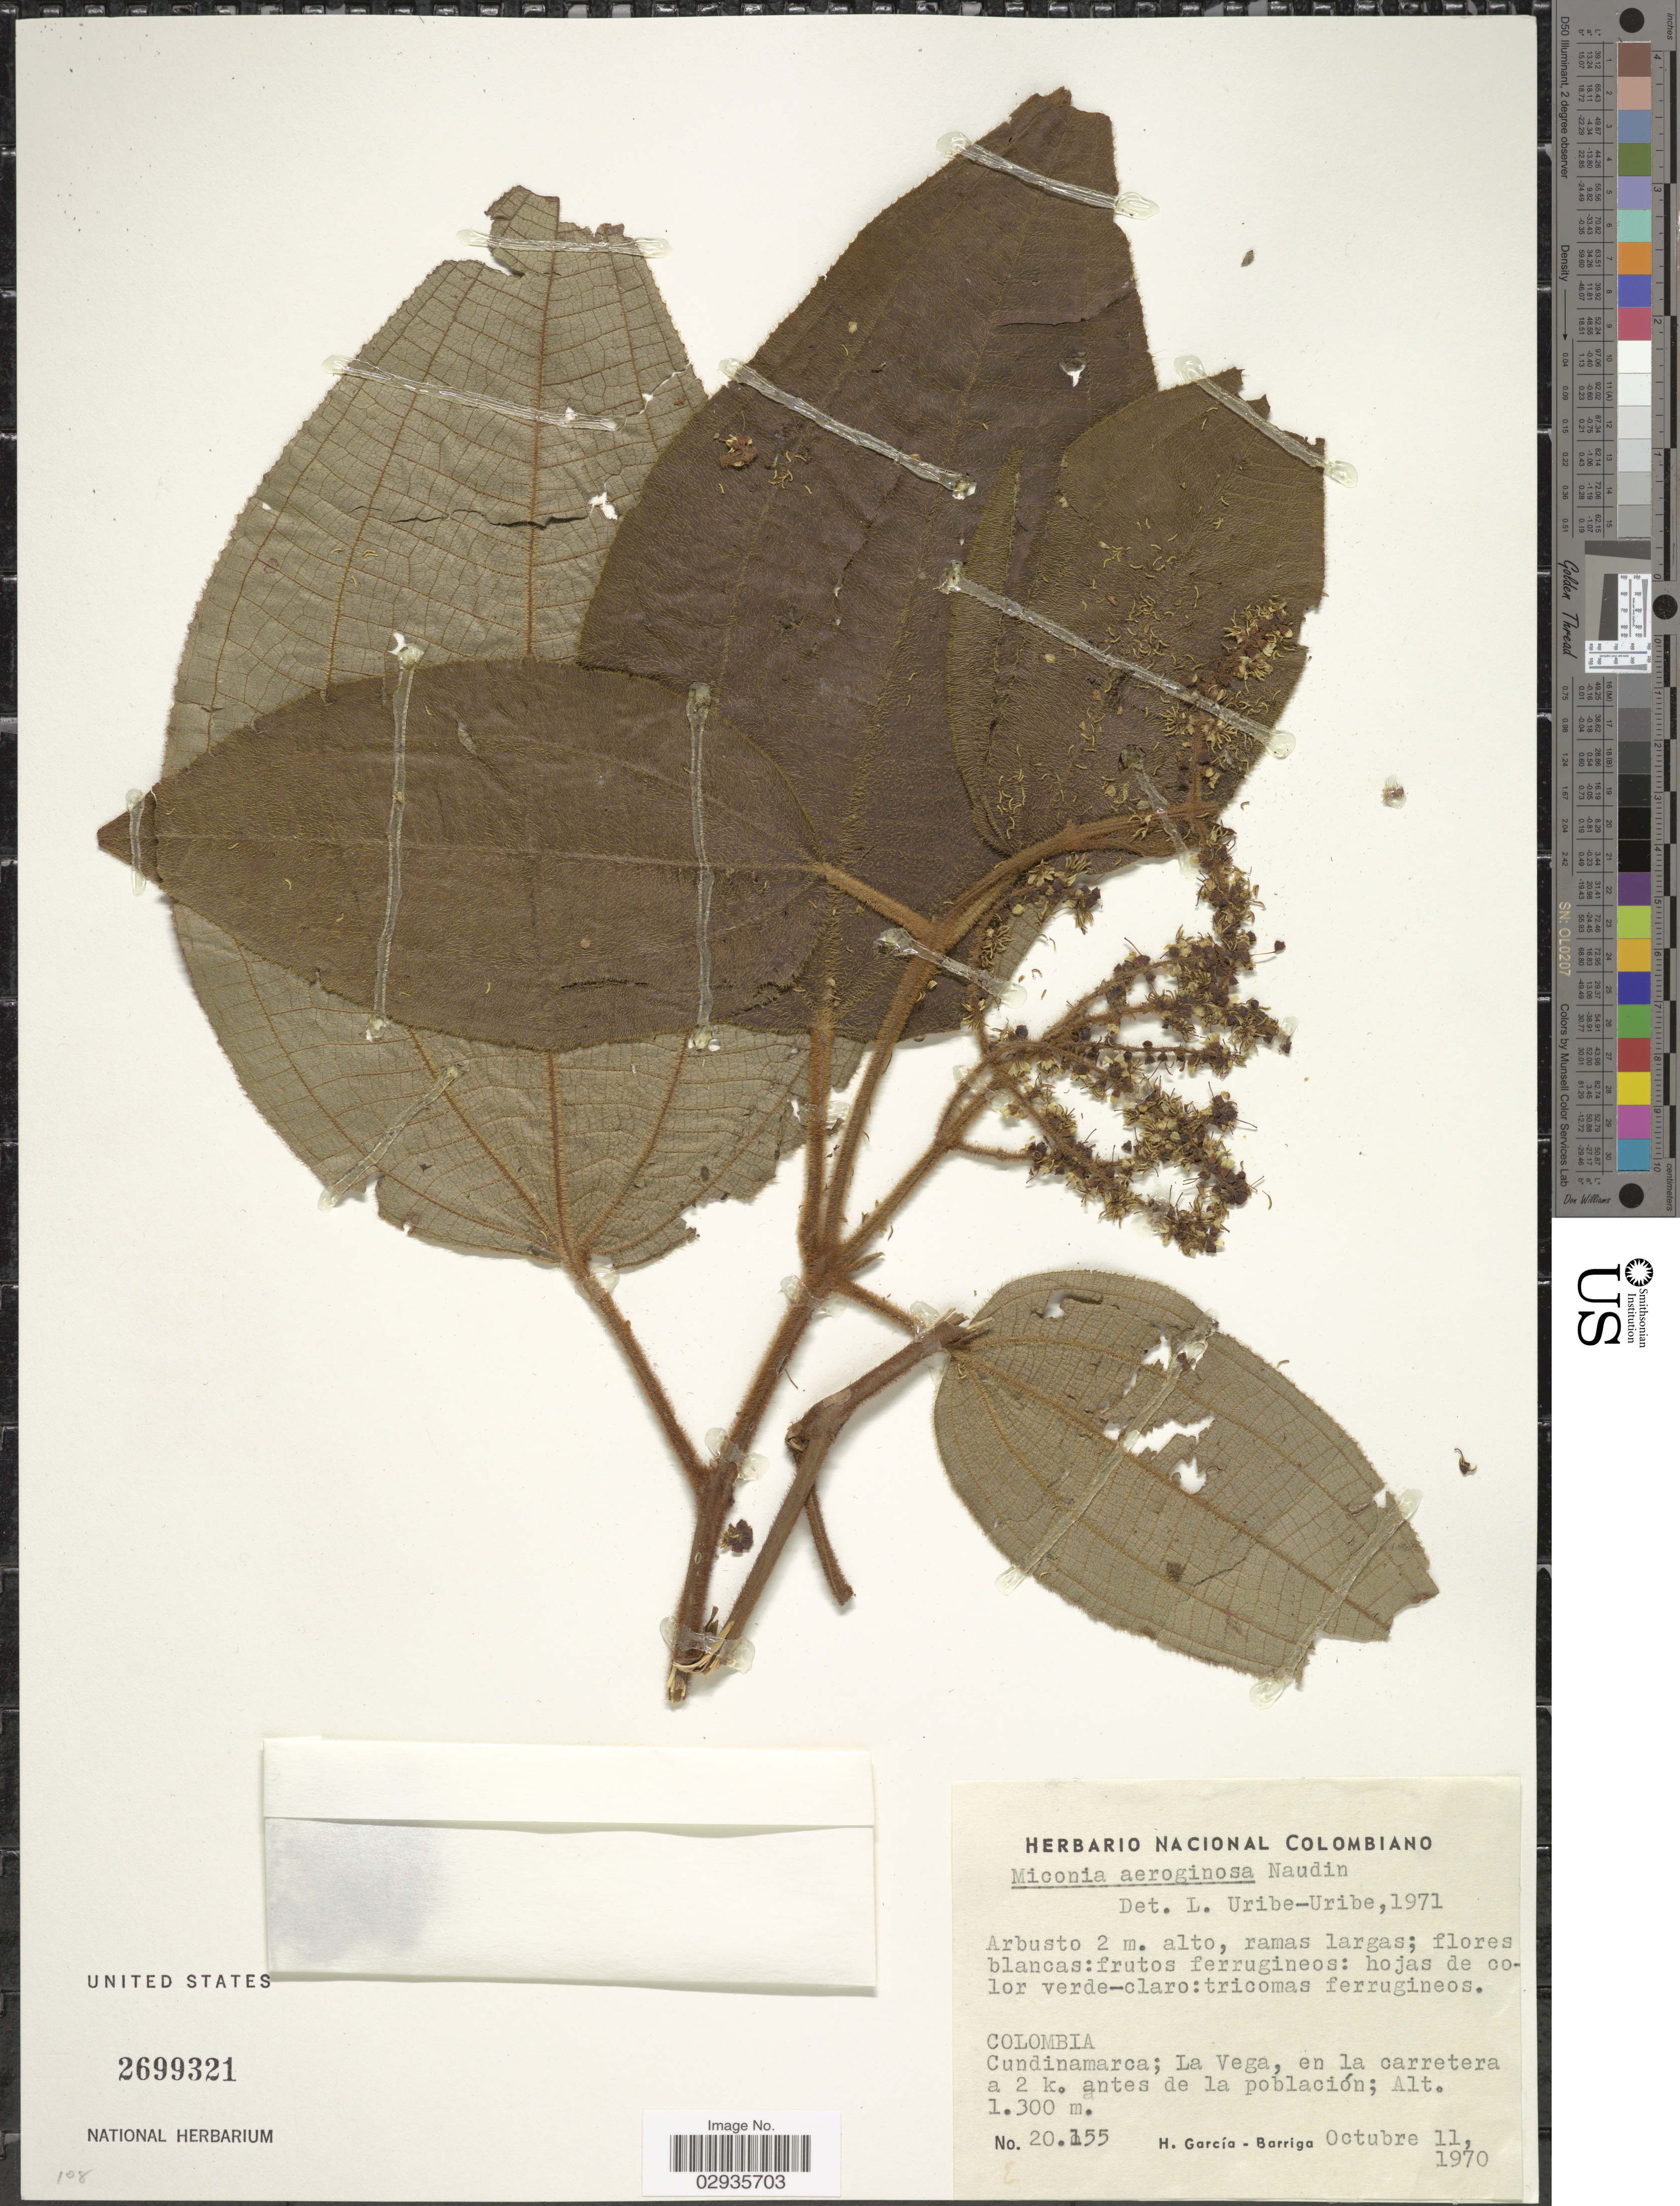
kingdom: Plantae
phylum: Tracheophyta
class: Magnoliopsida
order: Myrtales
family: Melastomataceae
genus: Miconia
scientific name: Miconia aeruginosa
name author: Naudin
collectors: H. García Barriga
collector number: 20155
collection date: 1970-10-11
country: Colombia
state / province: Cundinamarca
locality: La Vega, en la carretera a 2 k. antes de la población.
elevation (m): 1300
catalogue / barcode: US 2699321